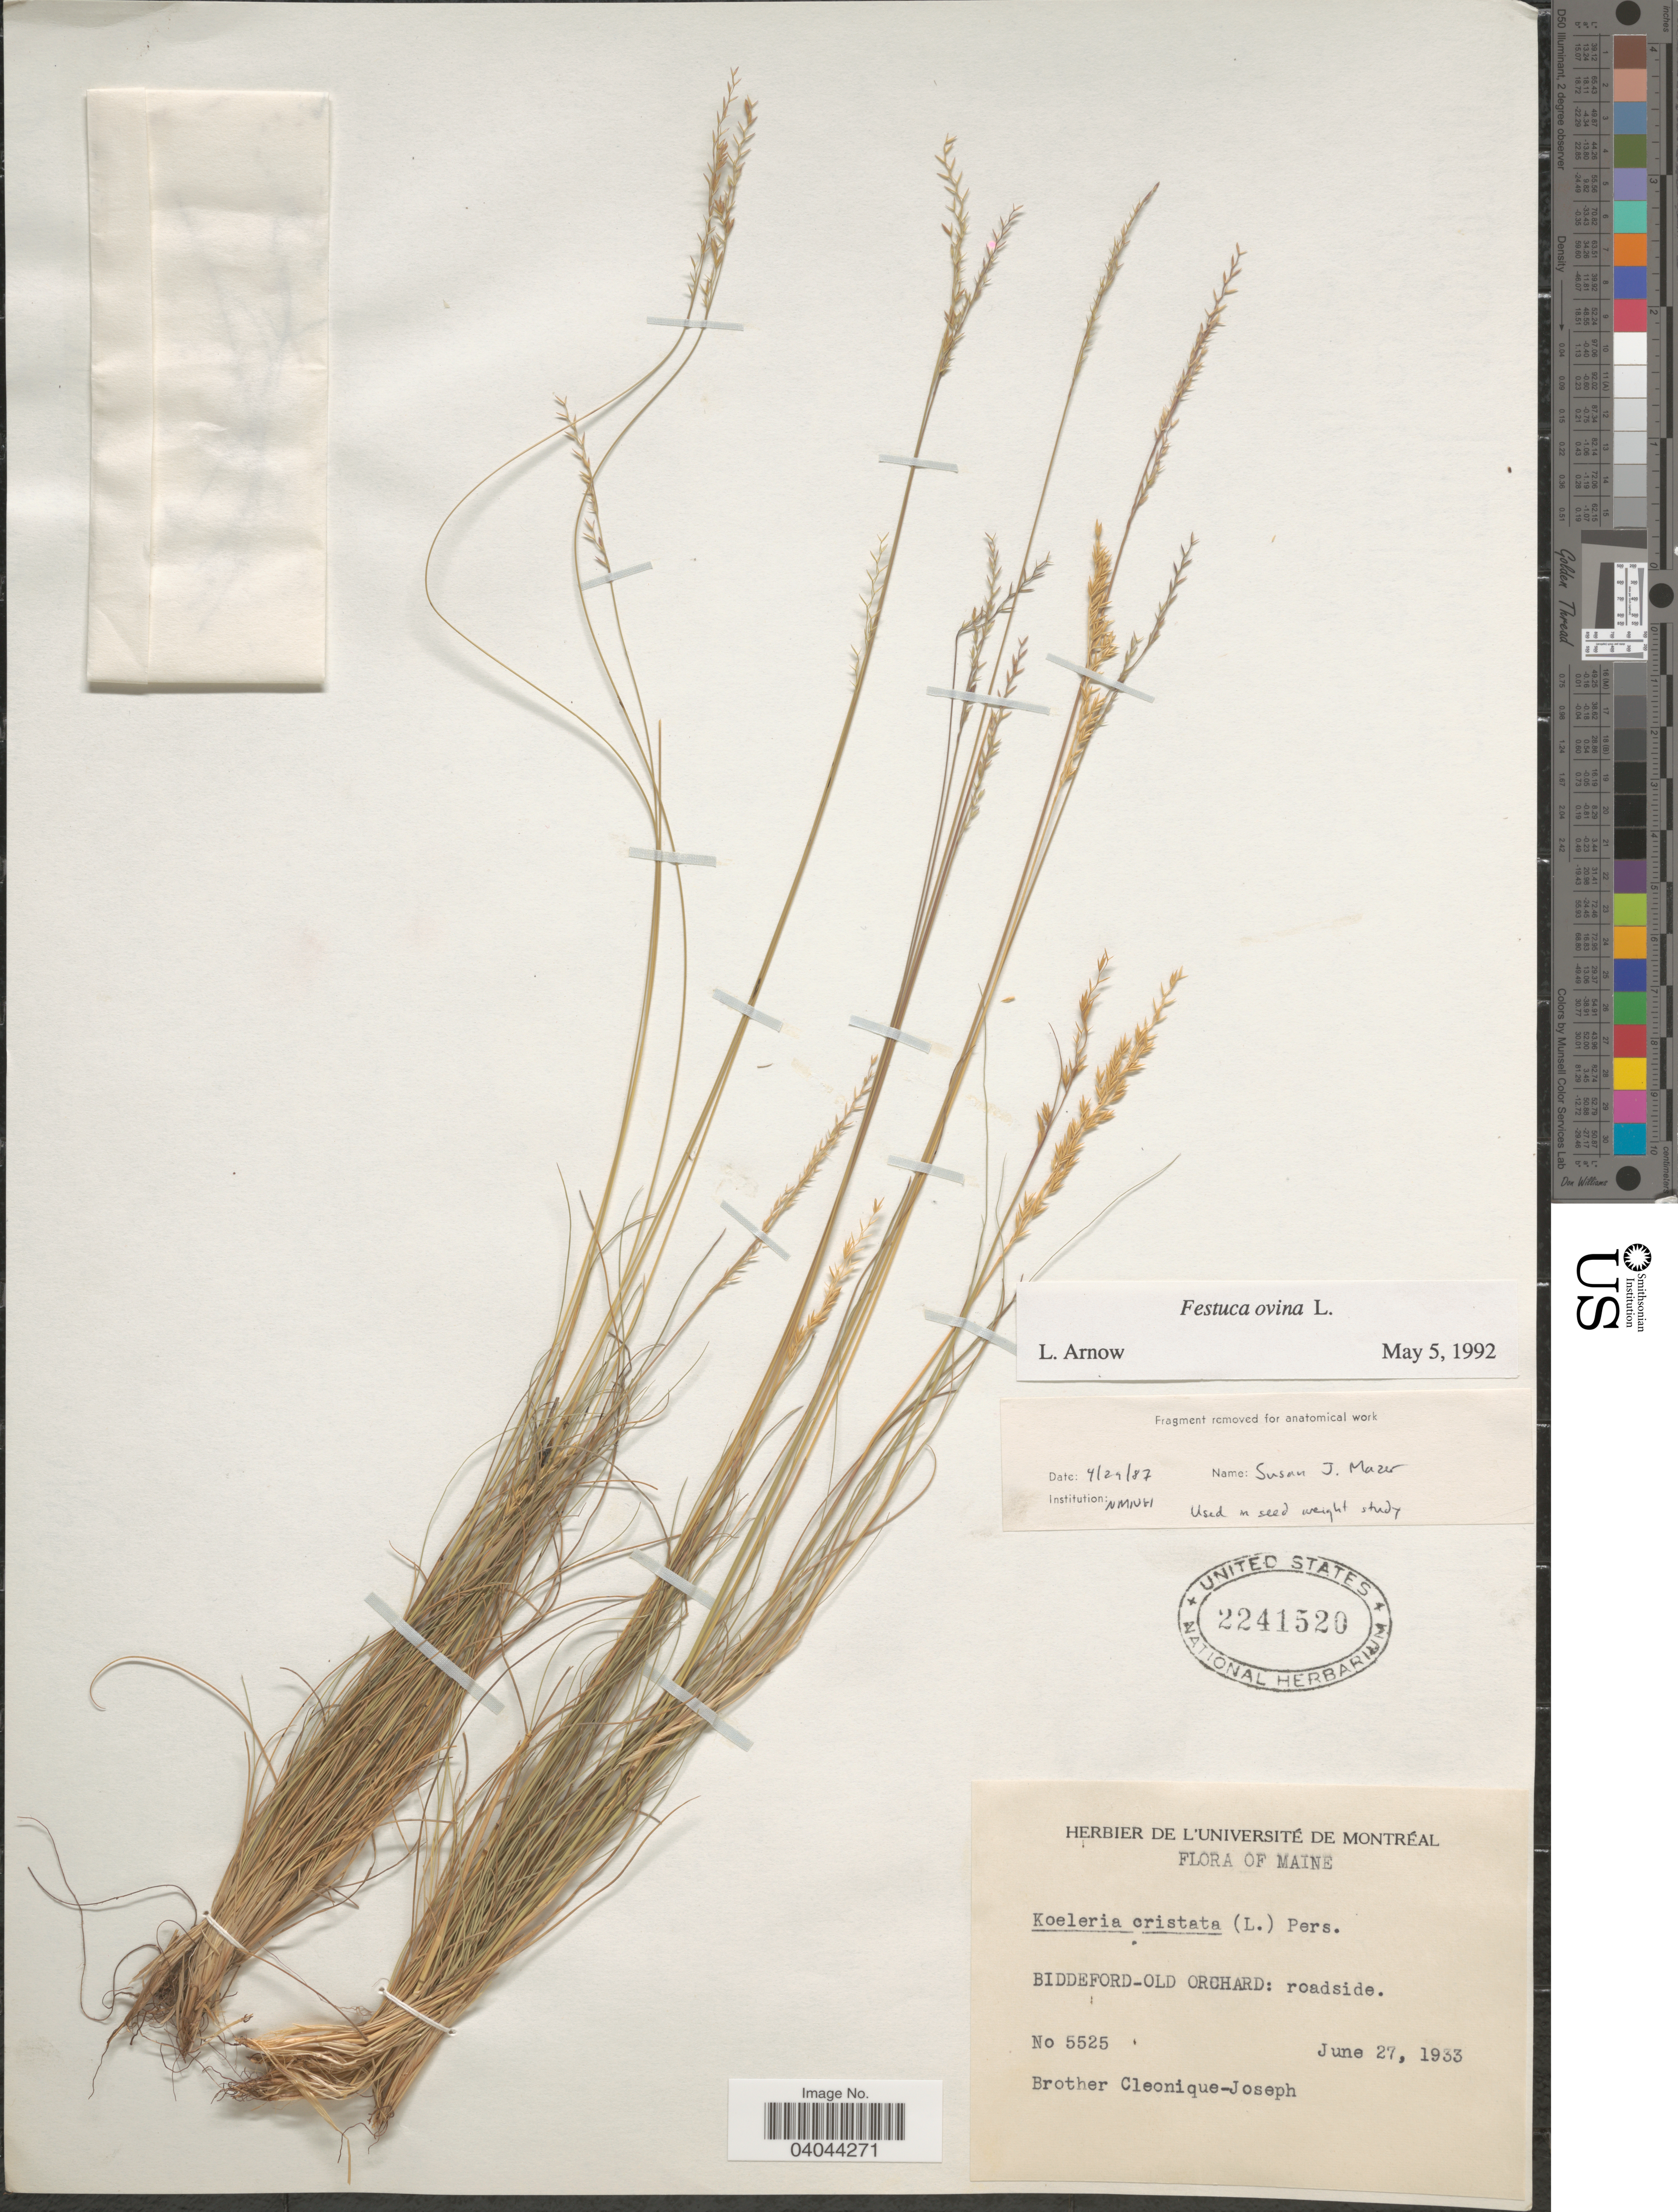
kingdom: Plantae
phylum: Tracheophyta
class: Liliopsida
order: Poales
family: Poaceae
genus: Festuca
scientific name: Festuca ovina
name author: L.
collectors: Bro. Cleonique-Joseph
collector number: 5525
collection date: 1933-06-17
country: United States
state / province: Maine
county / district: York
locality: Biddeford-Old Orchard: roadside.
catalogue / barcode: US 2241520